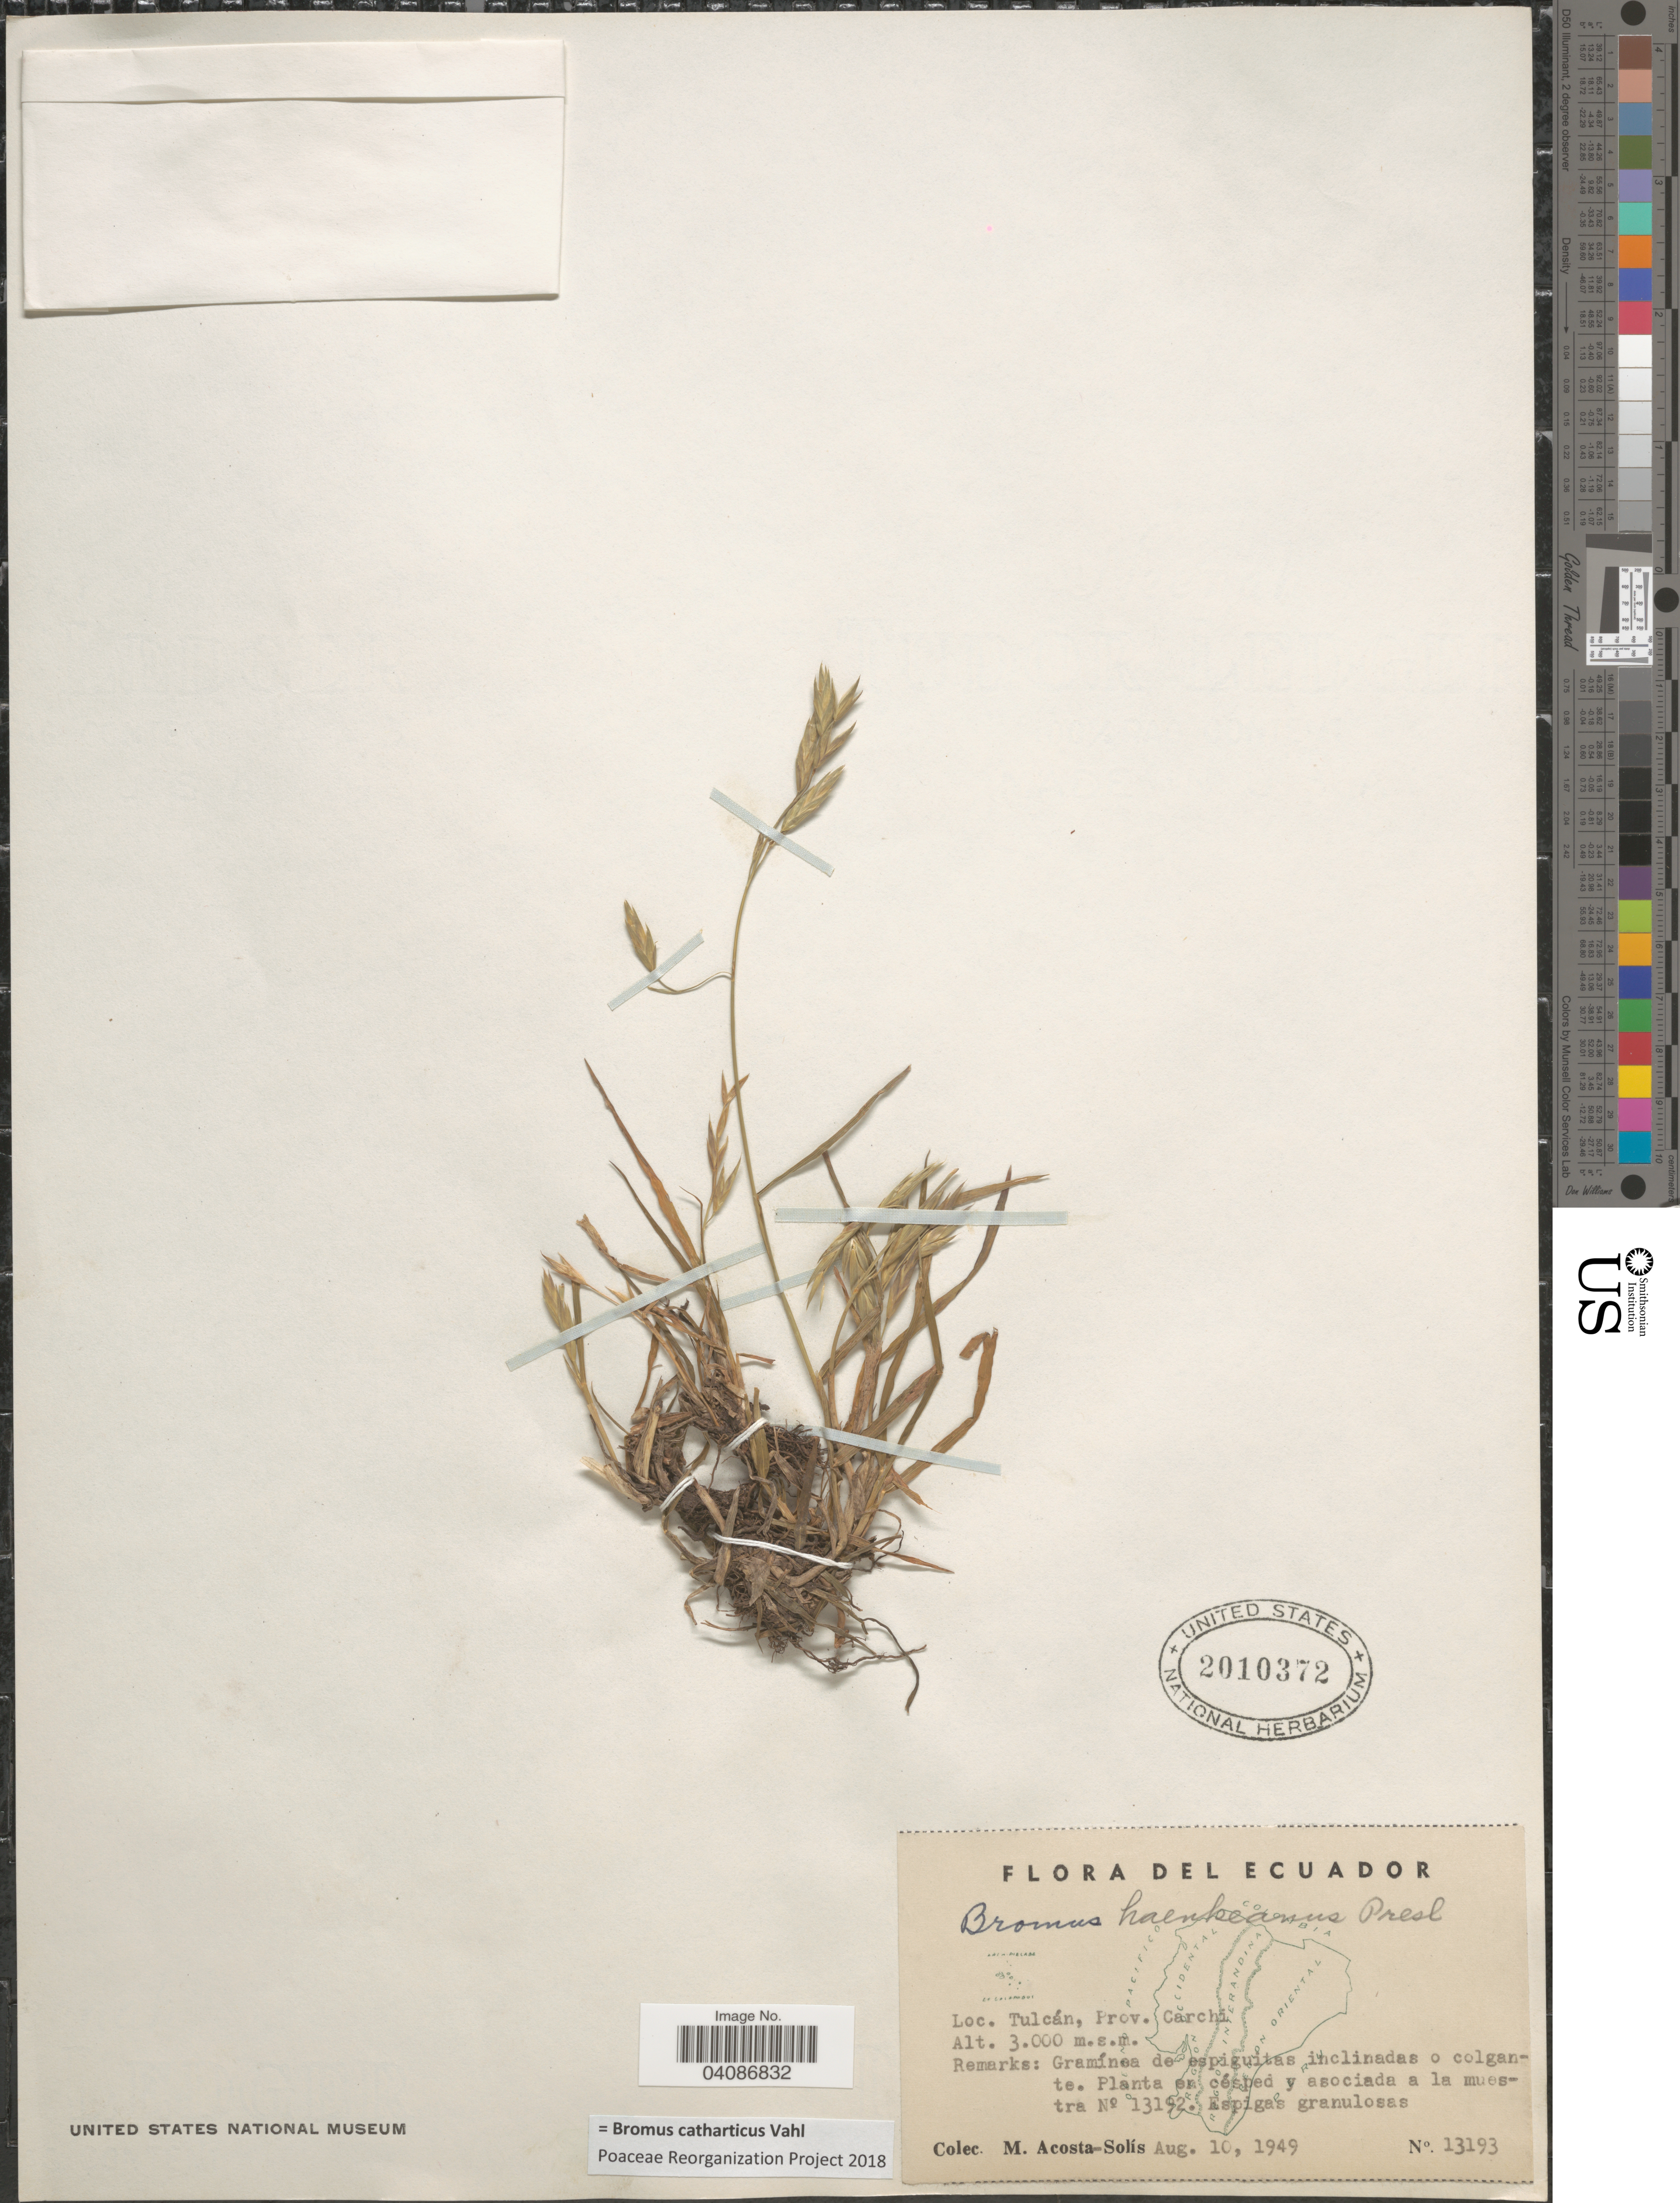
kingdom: Plantae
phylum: Tracheophyta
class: Liliopsida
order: Poales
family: Poaceae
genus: Bromus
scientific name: Bromus catharticus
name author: Vahl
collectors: M. Acosta Solis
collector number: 13193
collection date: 1949-08-10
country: Ecuador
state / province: Carchi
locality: Tulcán.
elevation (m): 3000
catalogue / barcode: US 2010372